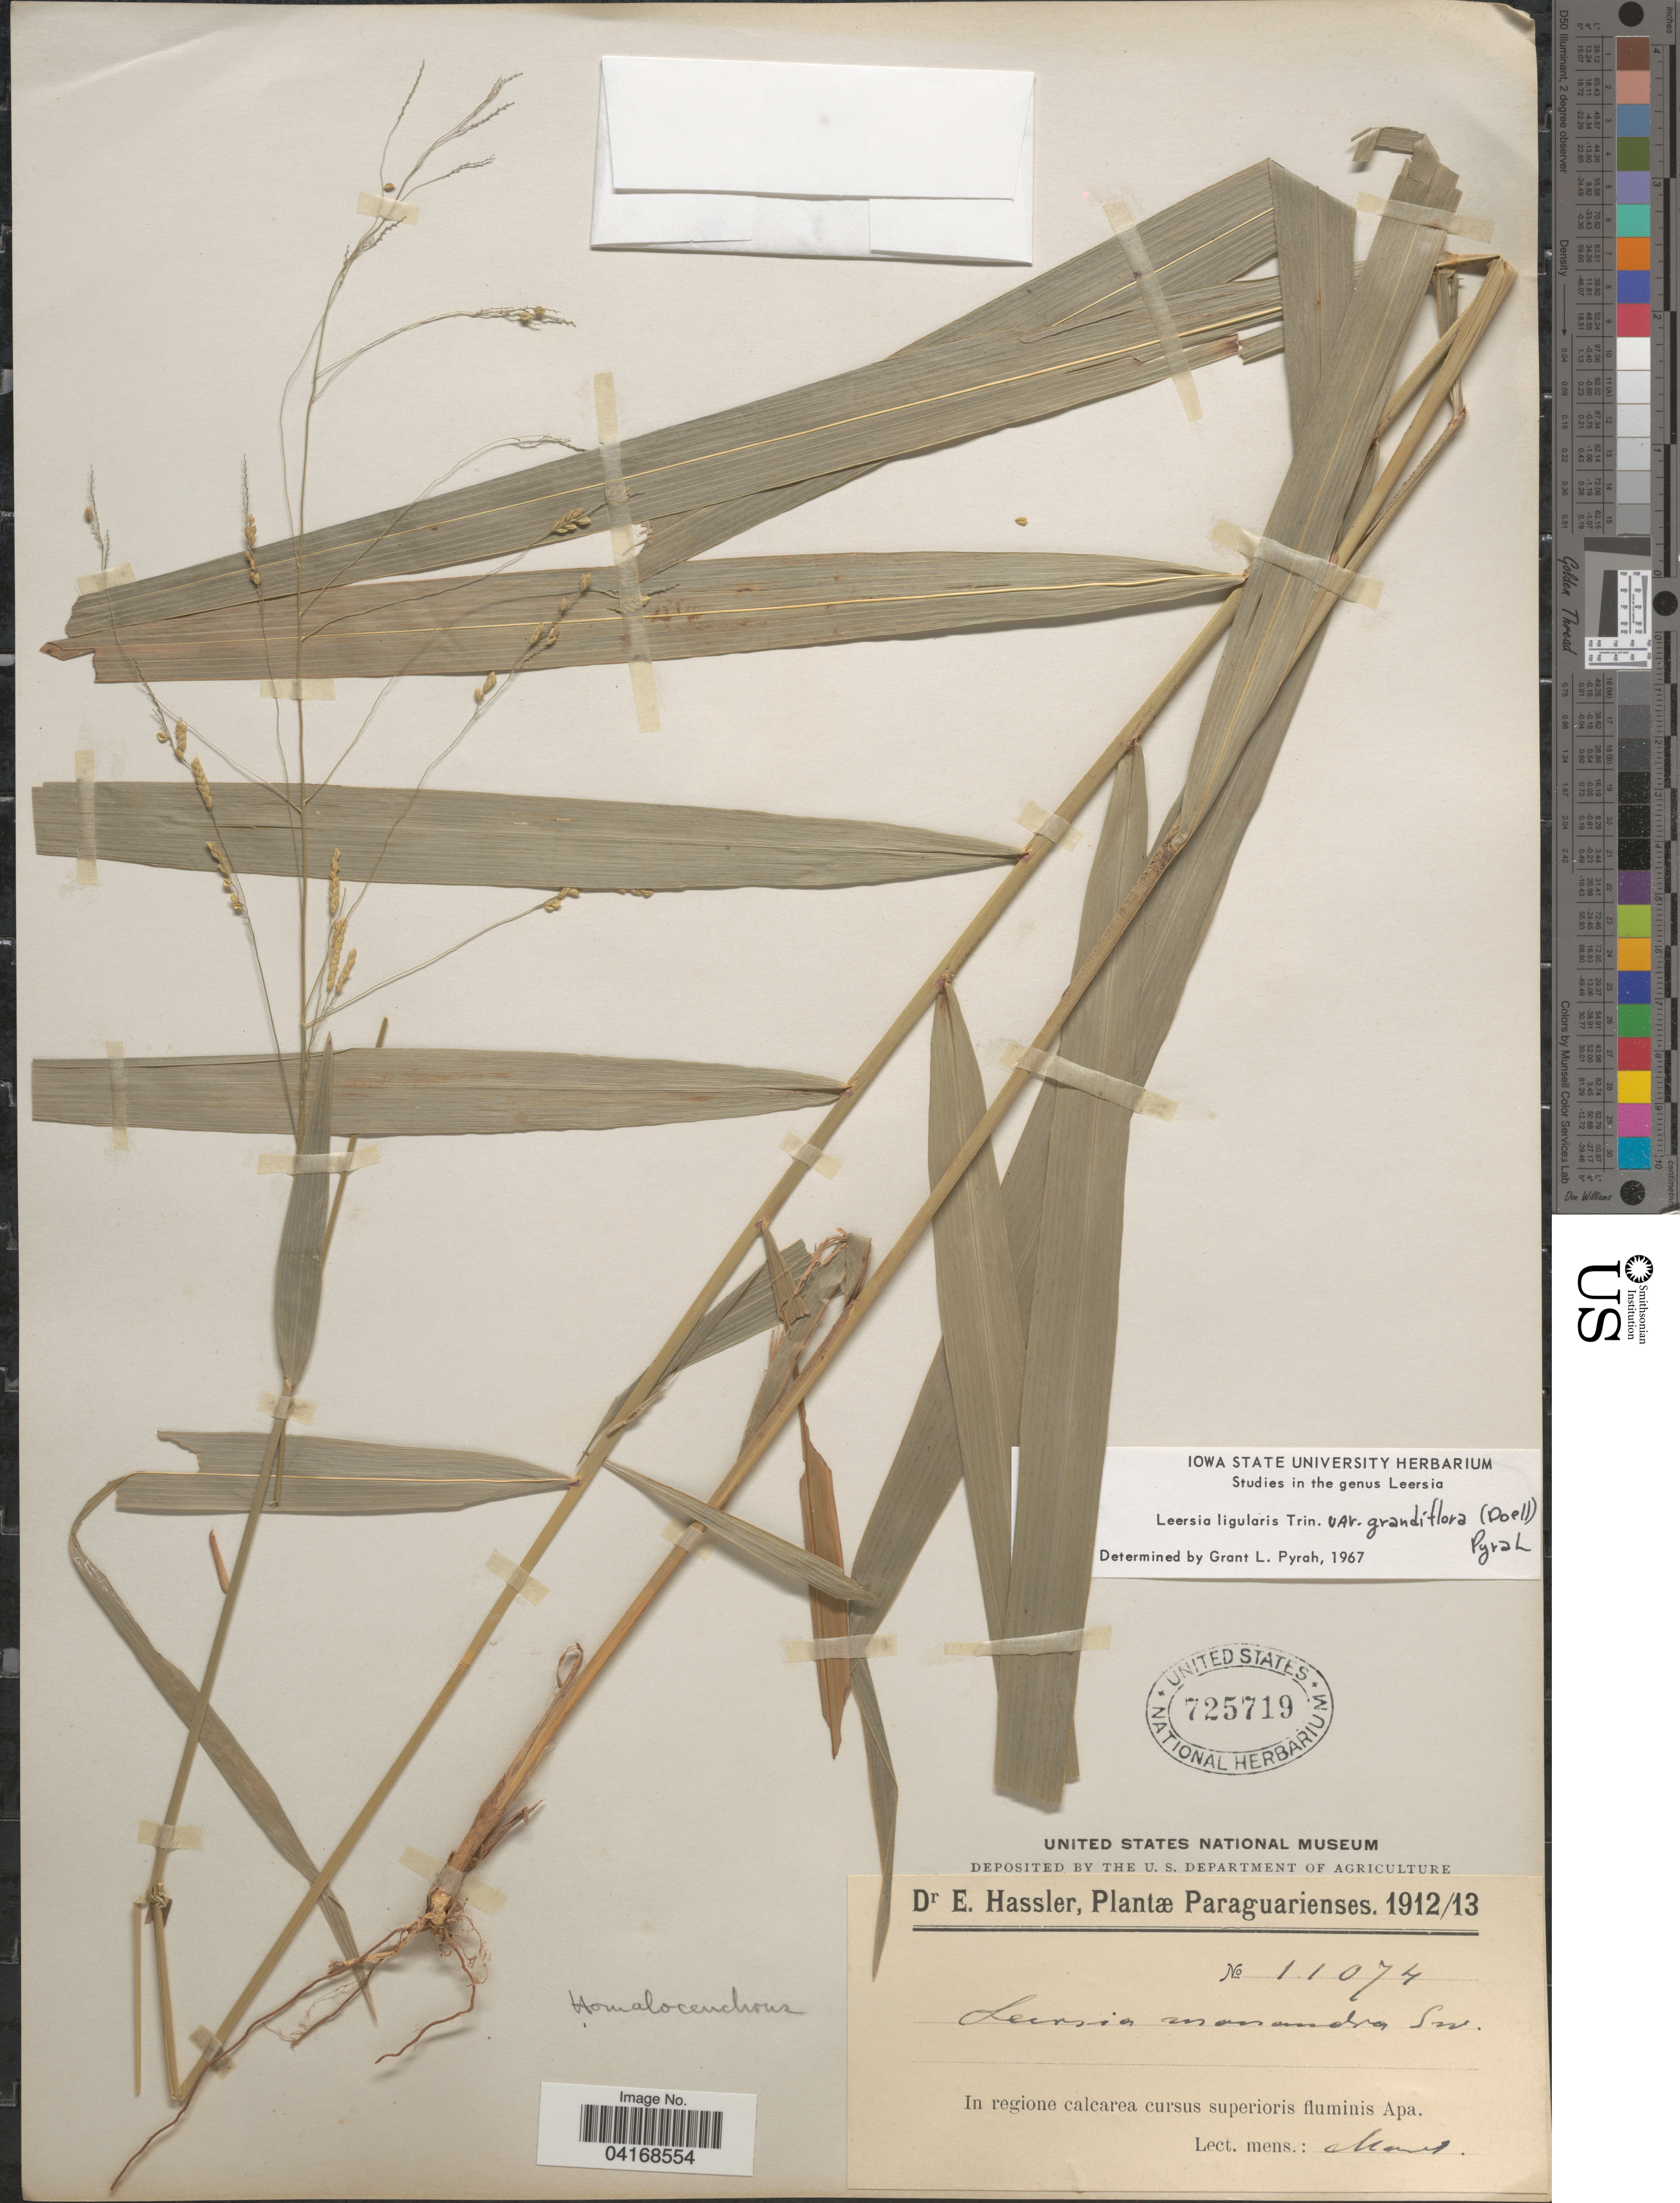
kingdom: Plantae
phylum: Tracheophyta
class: Liliopsida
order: Poales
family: Poaceae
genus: Leersia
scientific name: Leersia ligularis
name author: Trin.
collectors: E. Hassler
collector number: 11074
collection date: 1912-03/1913-03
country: Paraguay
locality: In regione calcarea cursus superioris fluminis Apa.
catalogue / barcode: US 725719